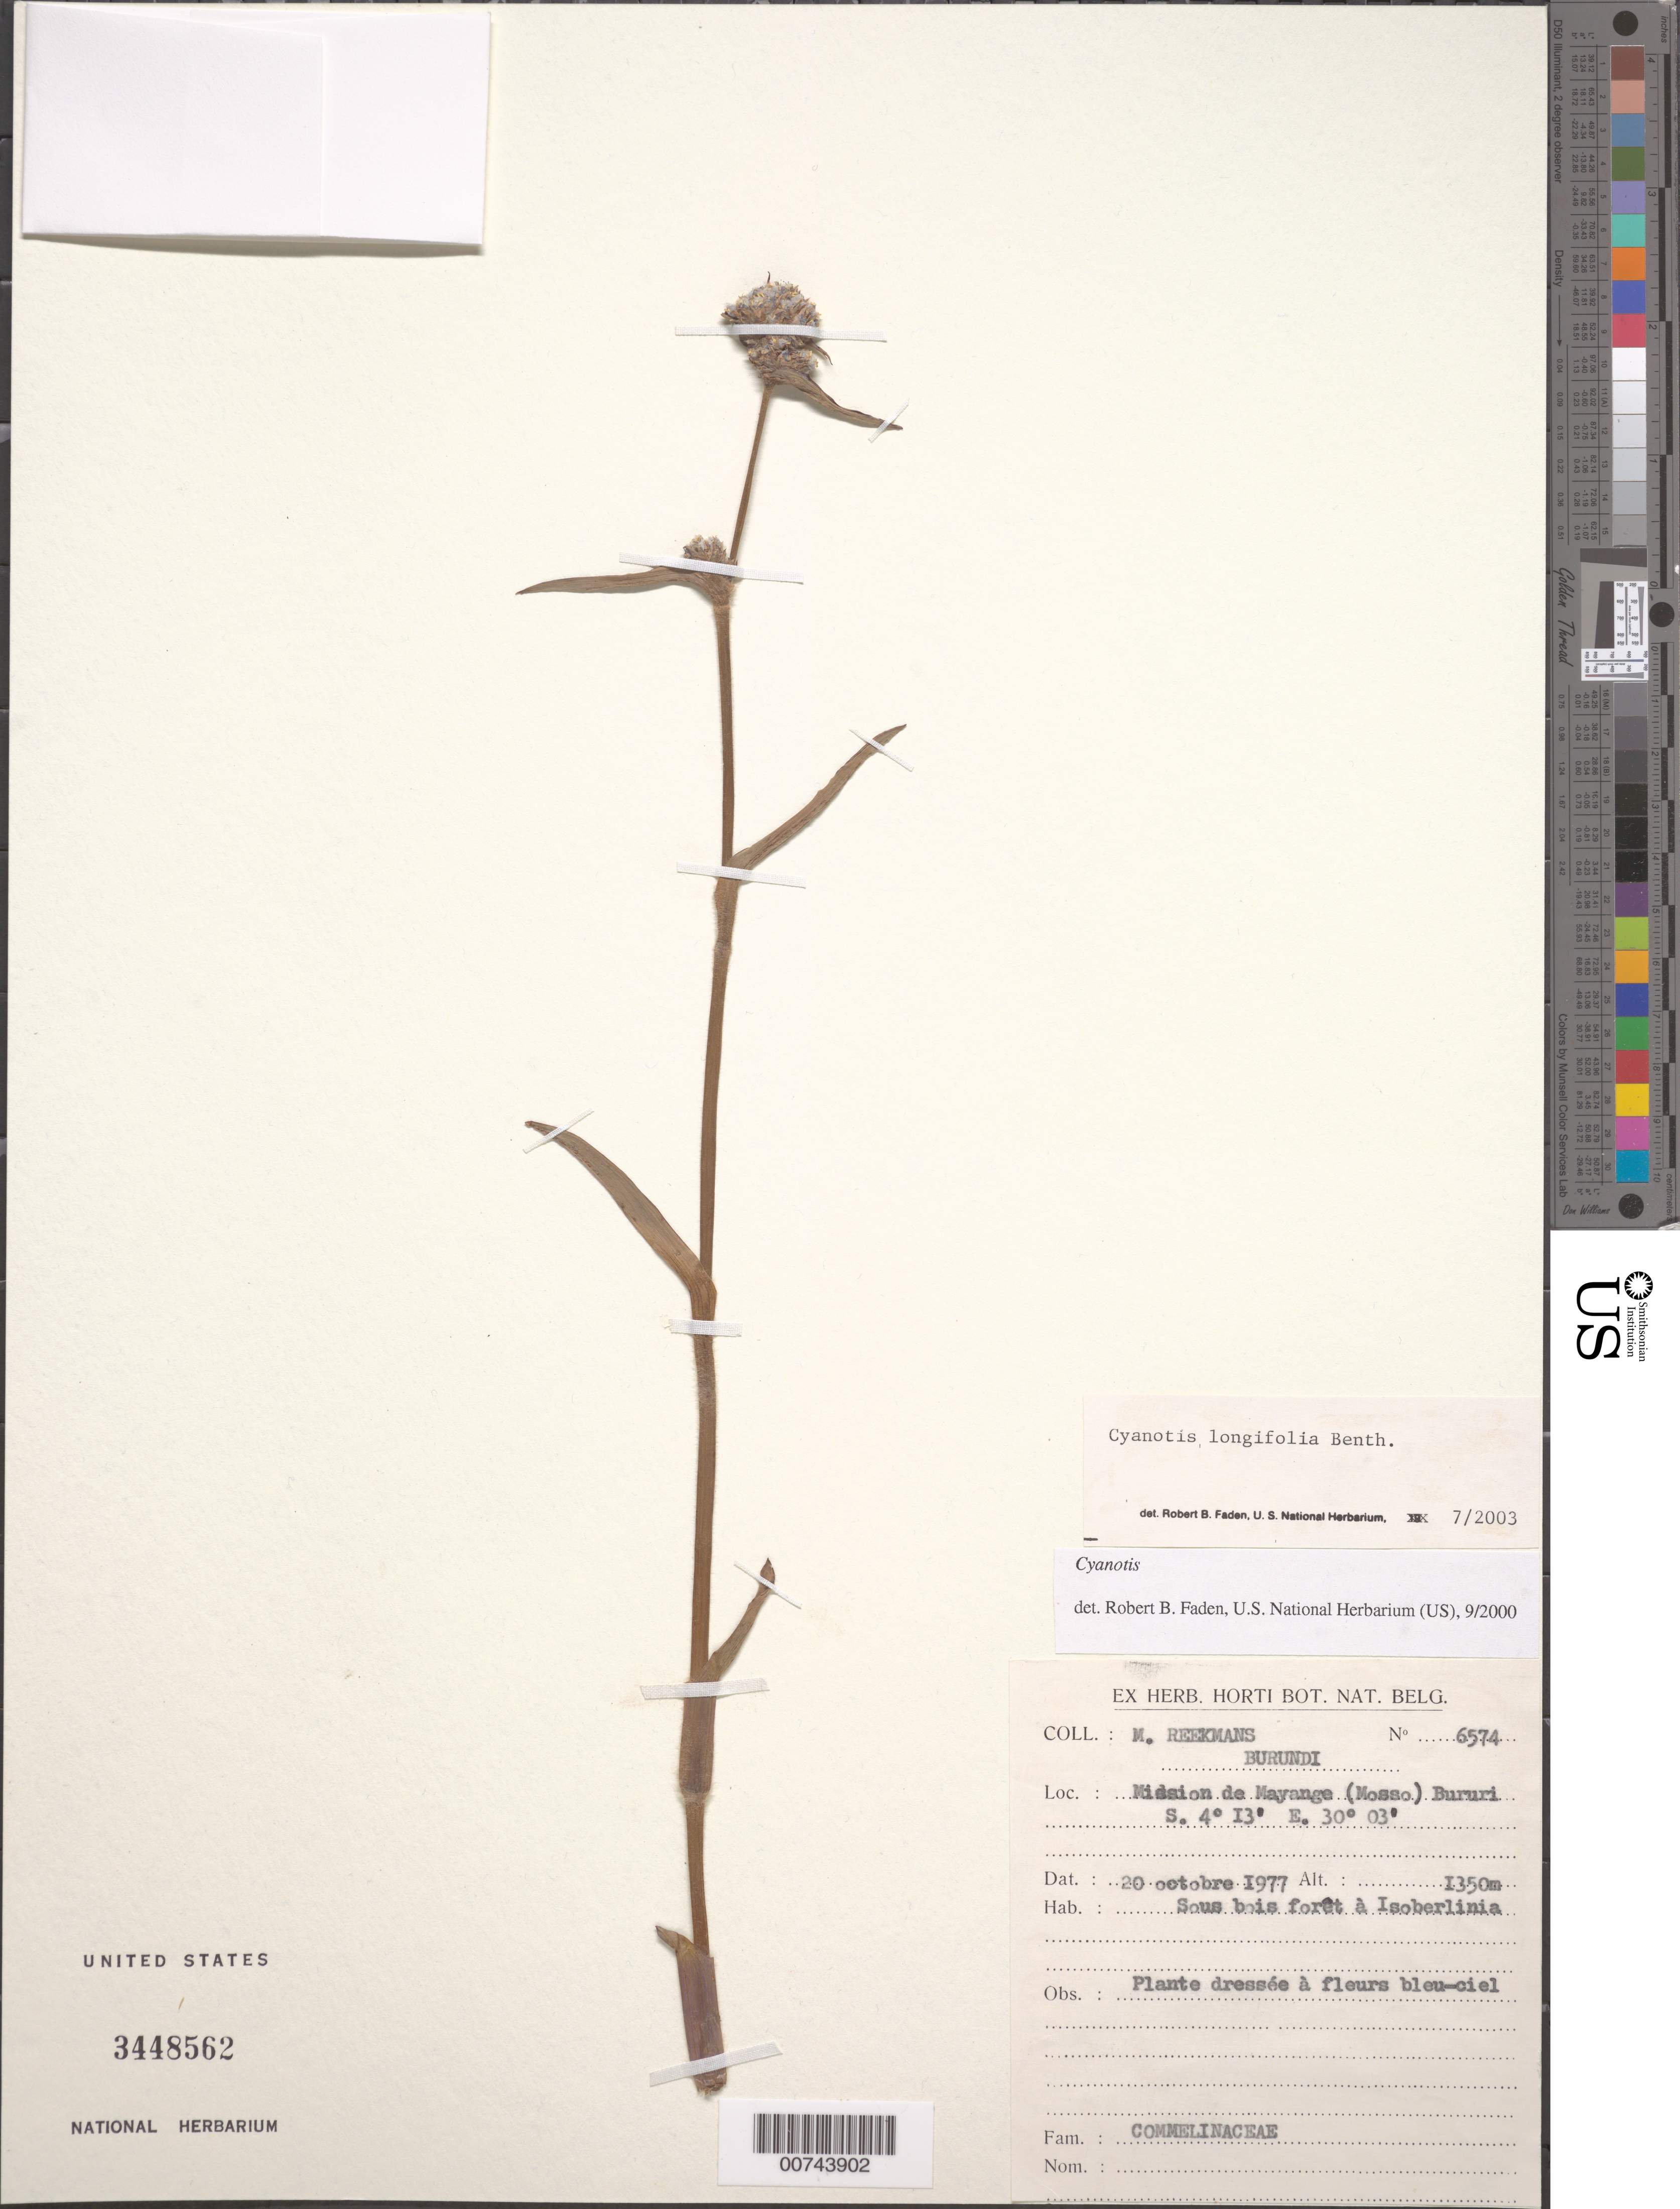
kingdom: Plantae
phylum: Tracheophyta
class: Liliopsida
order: Commelinales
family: Commelinaceae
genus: Cyanotis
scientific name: Cyanotis longifolia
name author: Benth.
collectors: M. Reekmans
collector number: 6574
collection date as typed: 20 Oct 1977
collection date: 1977-10-20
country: Burundi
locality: Mayange, Mosso, Bururi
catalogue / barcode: US 3448562